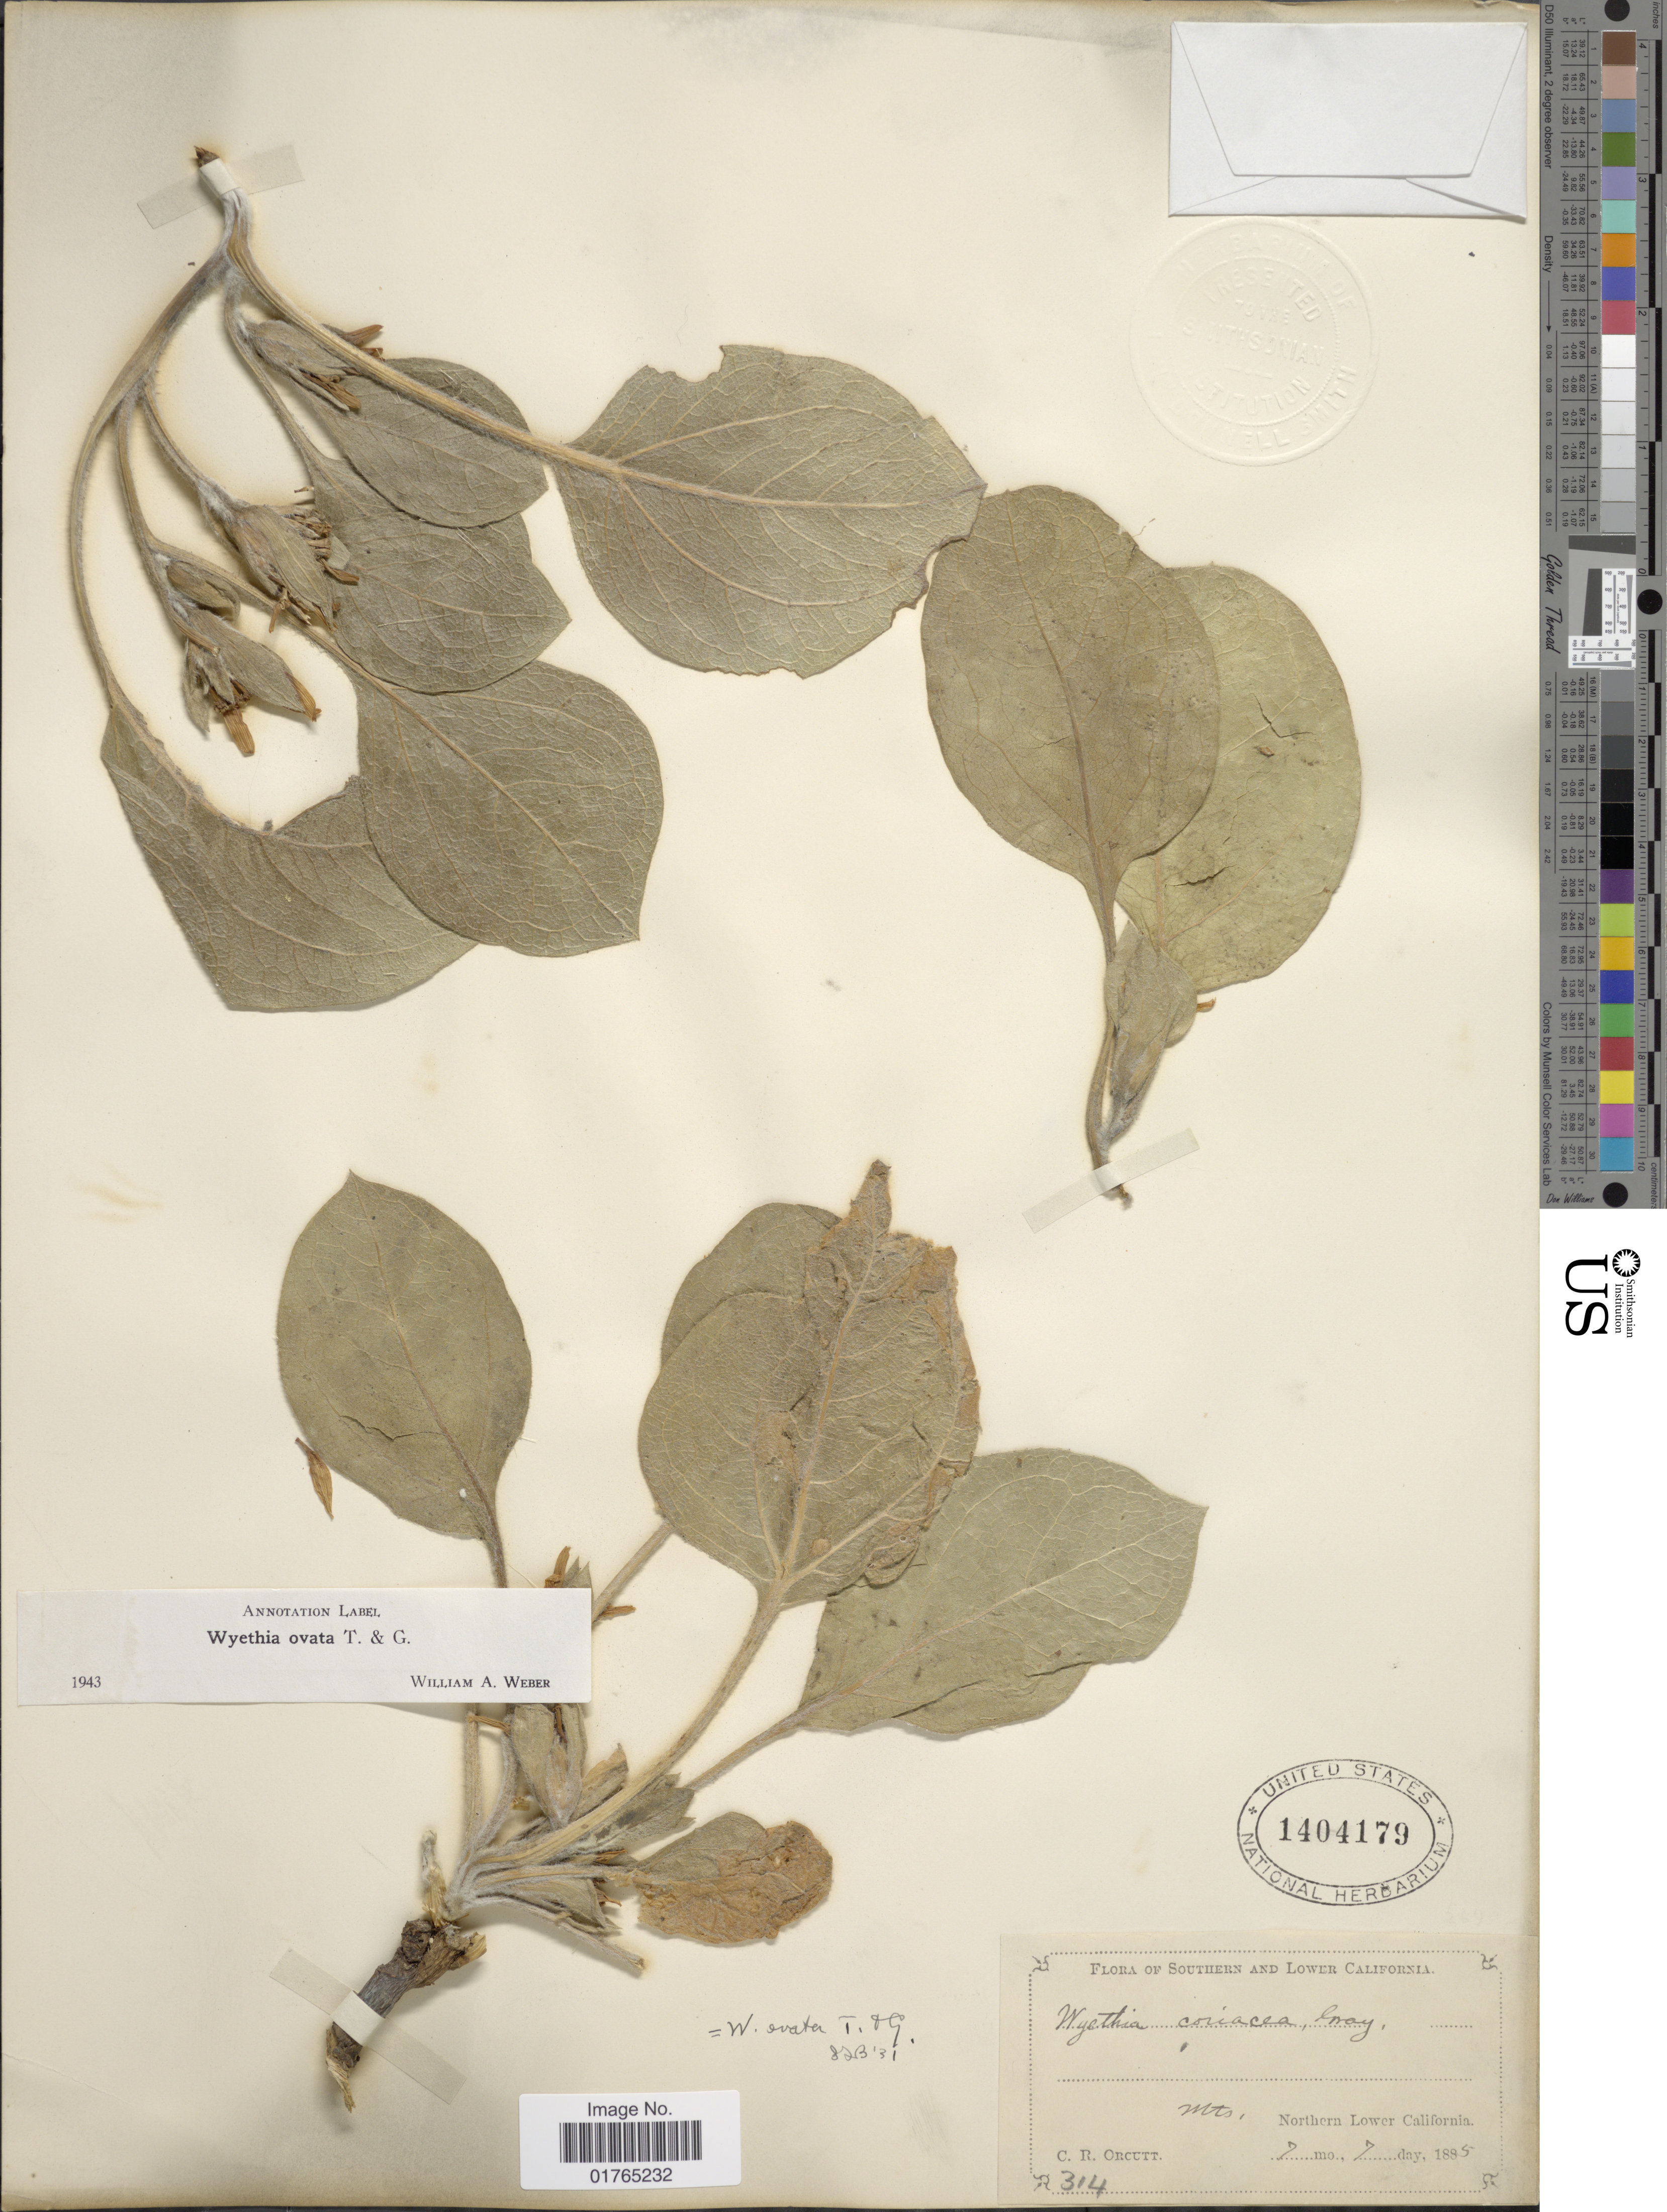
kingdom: Plantae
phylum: Tracheophyta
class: Magnoliopsida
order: Asterales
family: Asteraceae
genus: Wyethia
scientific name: Wyethia ovata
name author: Torr. & A. Gray in Emory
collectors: C. R. Orcutt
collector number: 314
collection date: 1885-07-07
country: Mexico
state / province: Baja California Sur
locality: Soutern and Lower California, Mts., Northern Lowewer California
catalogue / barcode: US 1404179